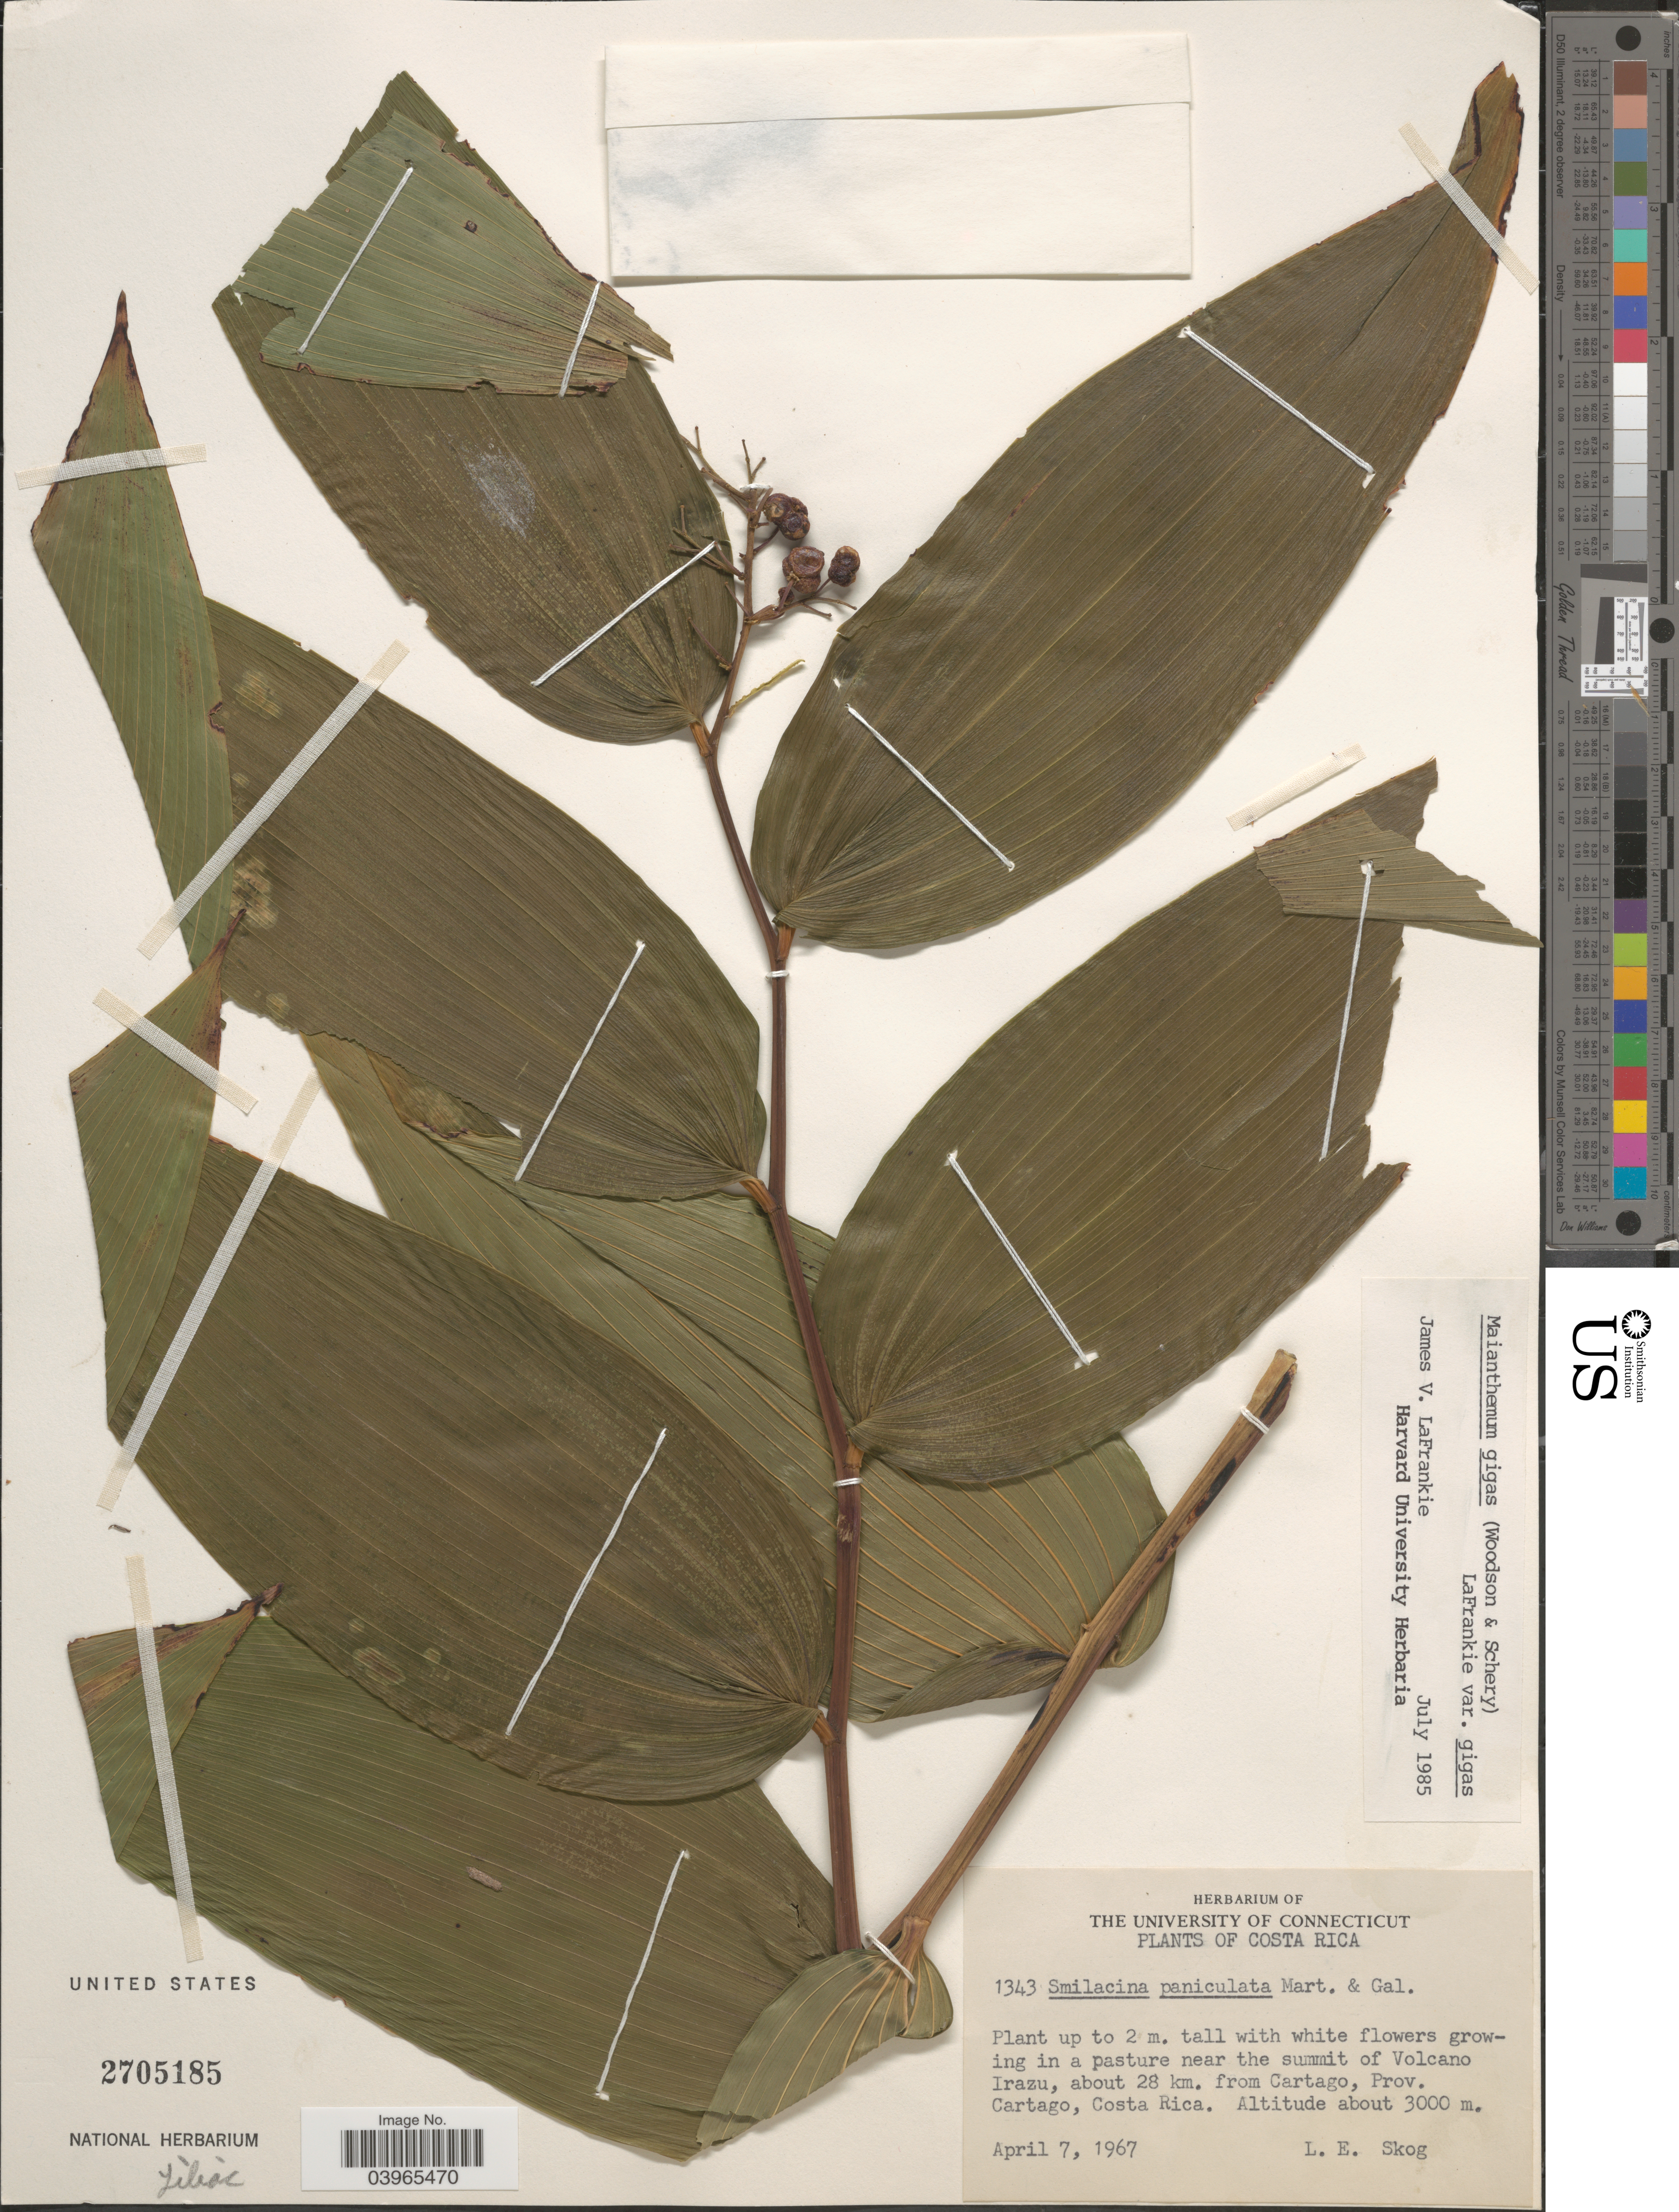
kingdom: Plantae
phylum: Tracheophyta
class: Liliopsida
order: Asparagales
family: Asparagaceae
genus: Maianthemum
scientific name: Maianthemum gigas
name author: (Woodson) LaFrankie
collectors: L. E. Skog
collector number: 1343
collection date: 1967-04-07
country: Costa Rica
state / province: Cartago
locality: Near the summit of Volcano Irazu, about 28 km. from Cartago.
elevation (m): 3000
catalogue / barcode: US 2705185